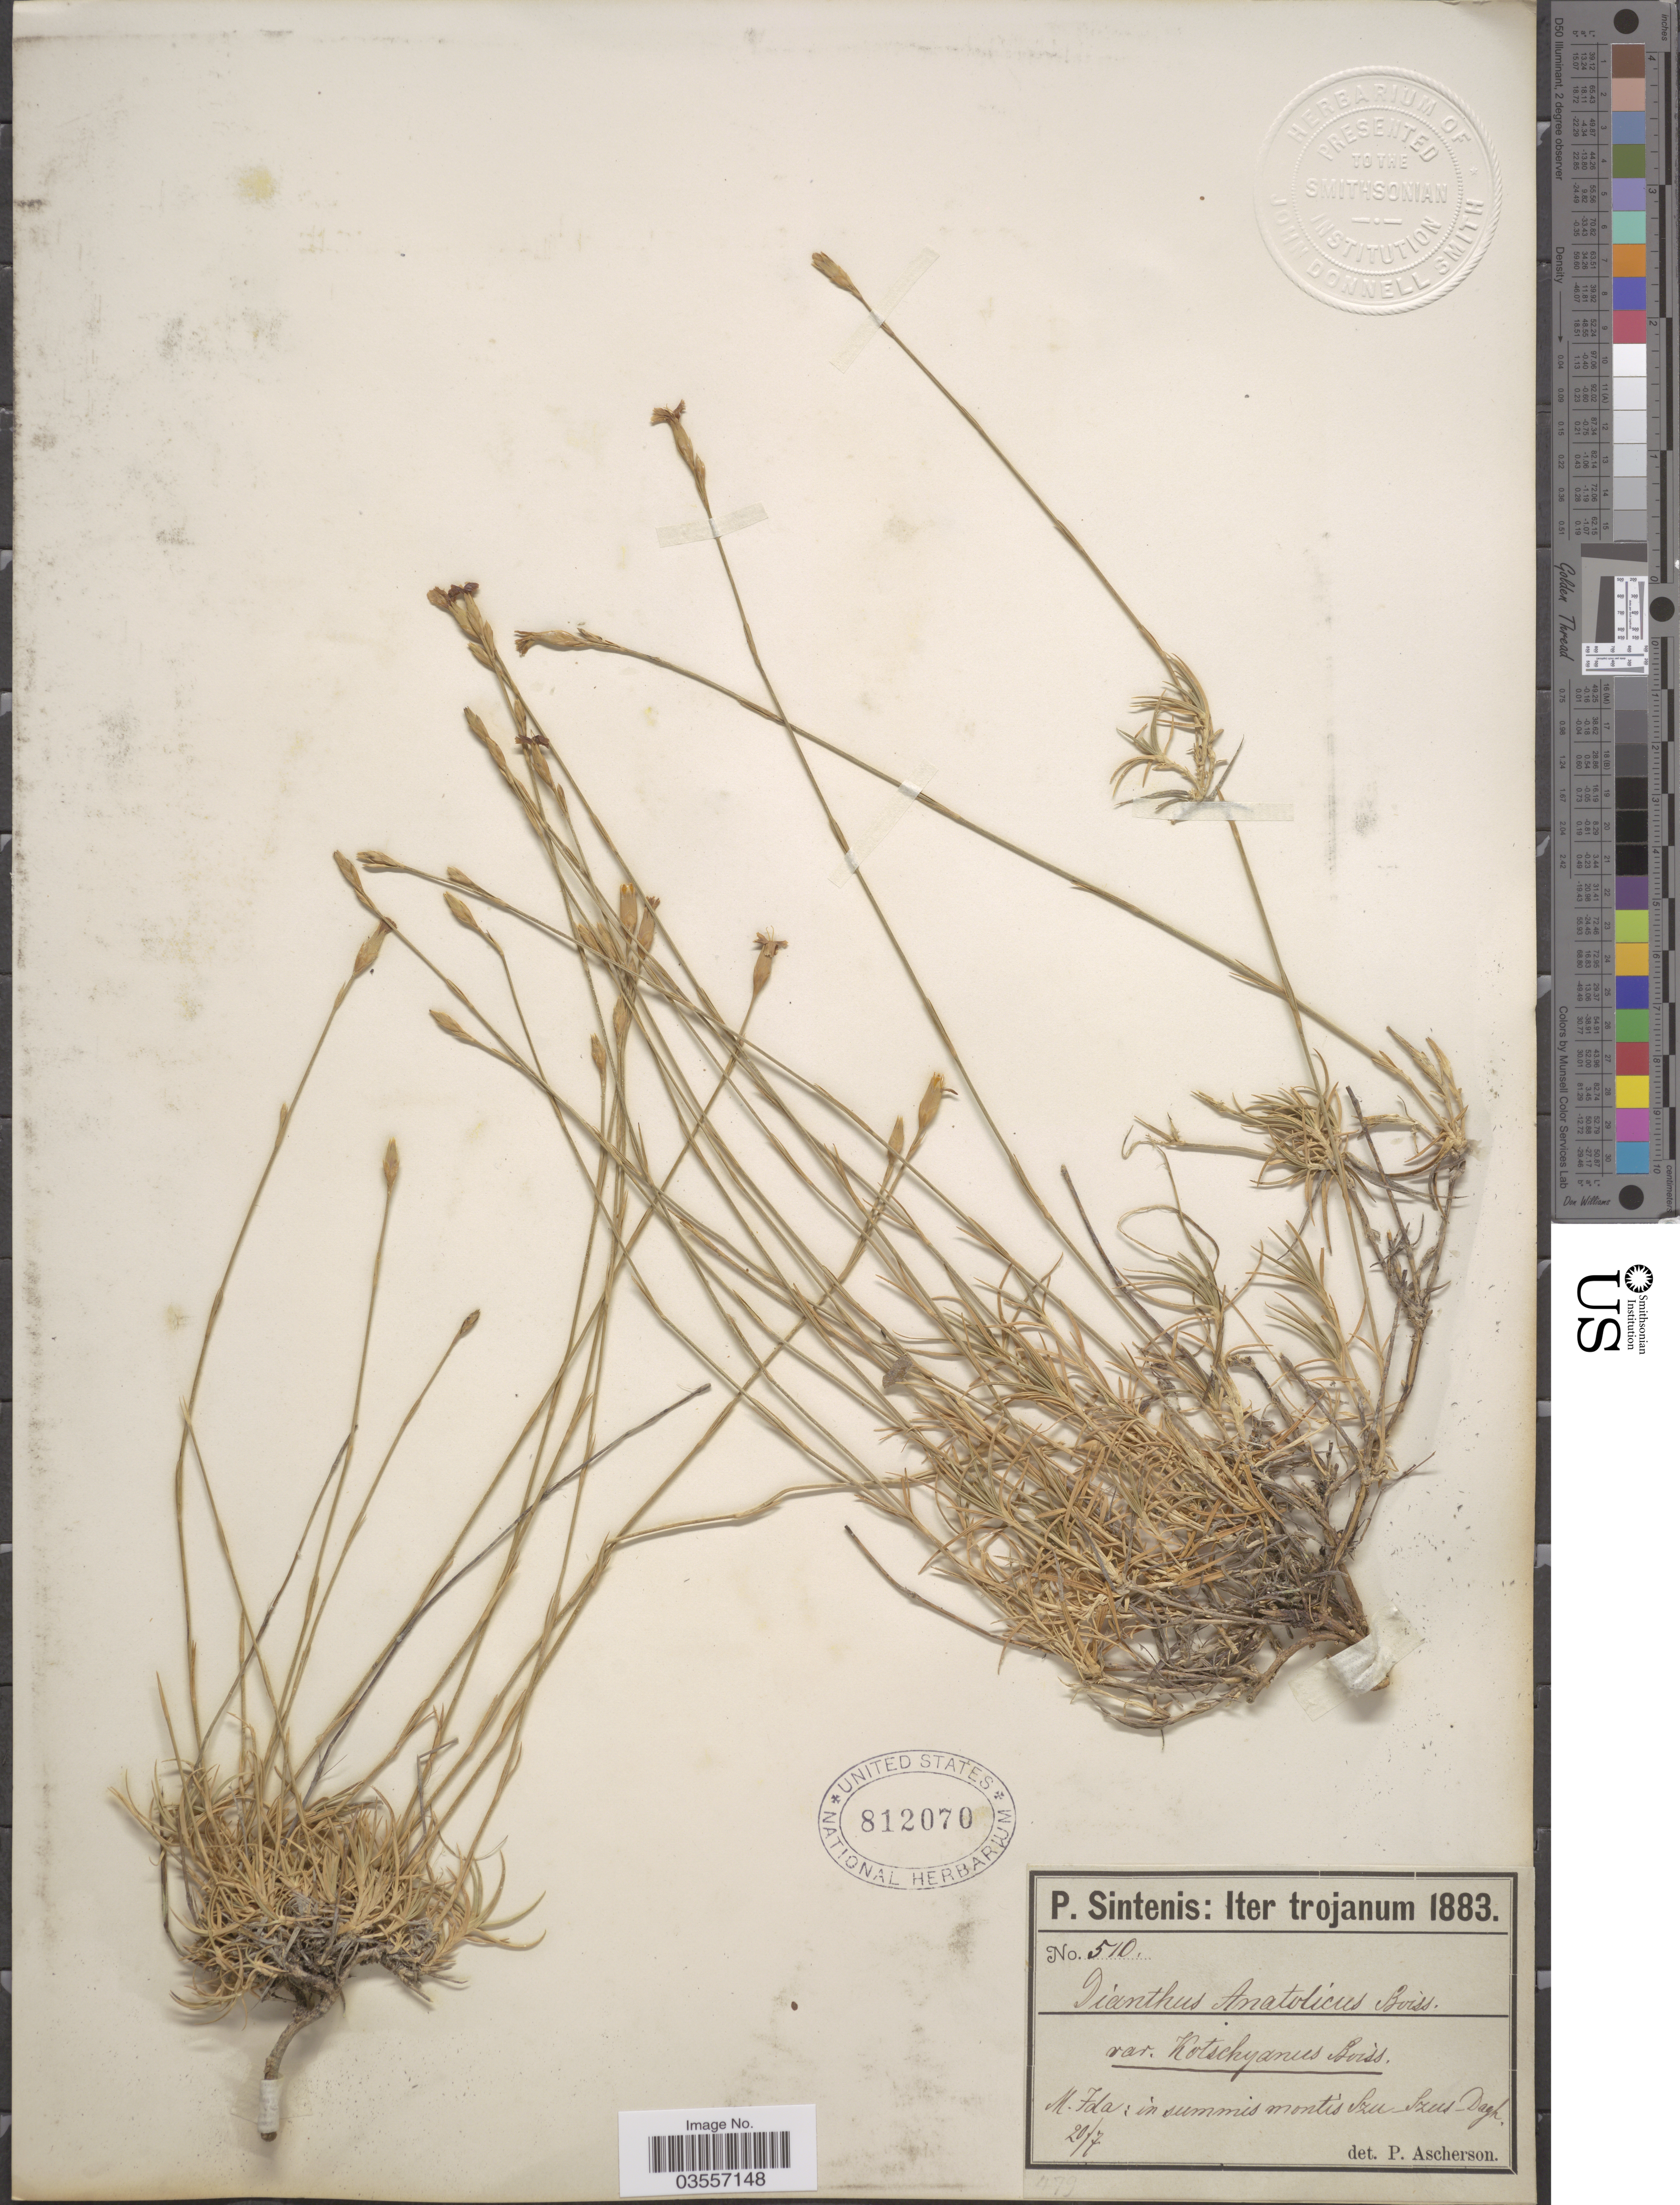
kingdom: Plantae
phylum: Tracheophyta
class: Magnoliopsida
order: Caryophyllales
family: Caryophyllaceae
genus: Dianthus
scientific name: Dianthus anatolicus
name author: Boiss.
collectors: P. Sintenis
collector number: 510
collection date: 1883-07-20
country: Turkey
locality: Trojanum. M. Ida: in summis montis Szu-Szus-Dagh.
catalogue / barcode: US 812070